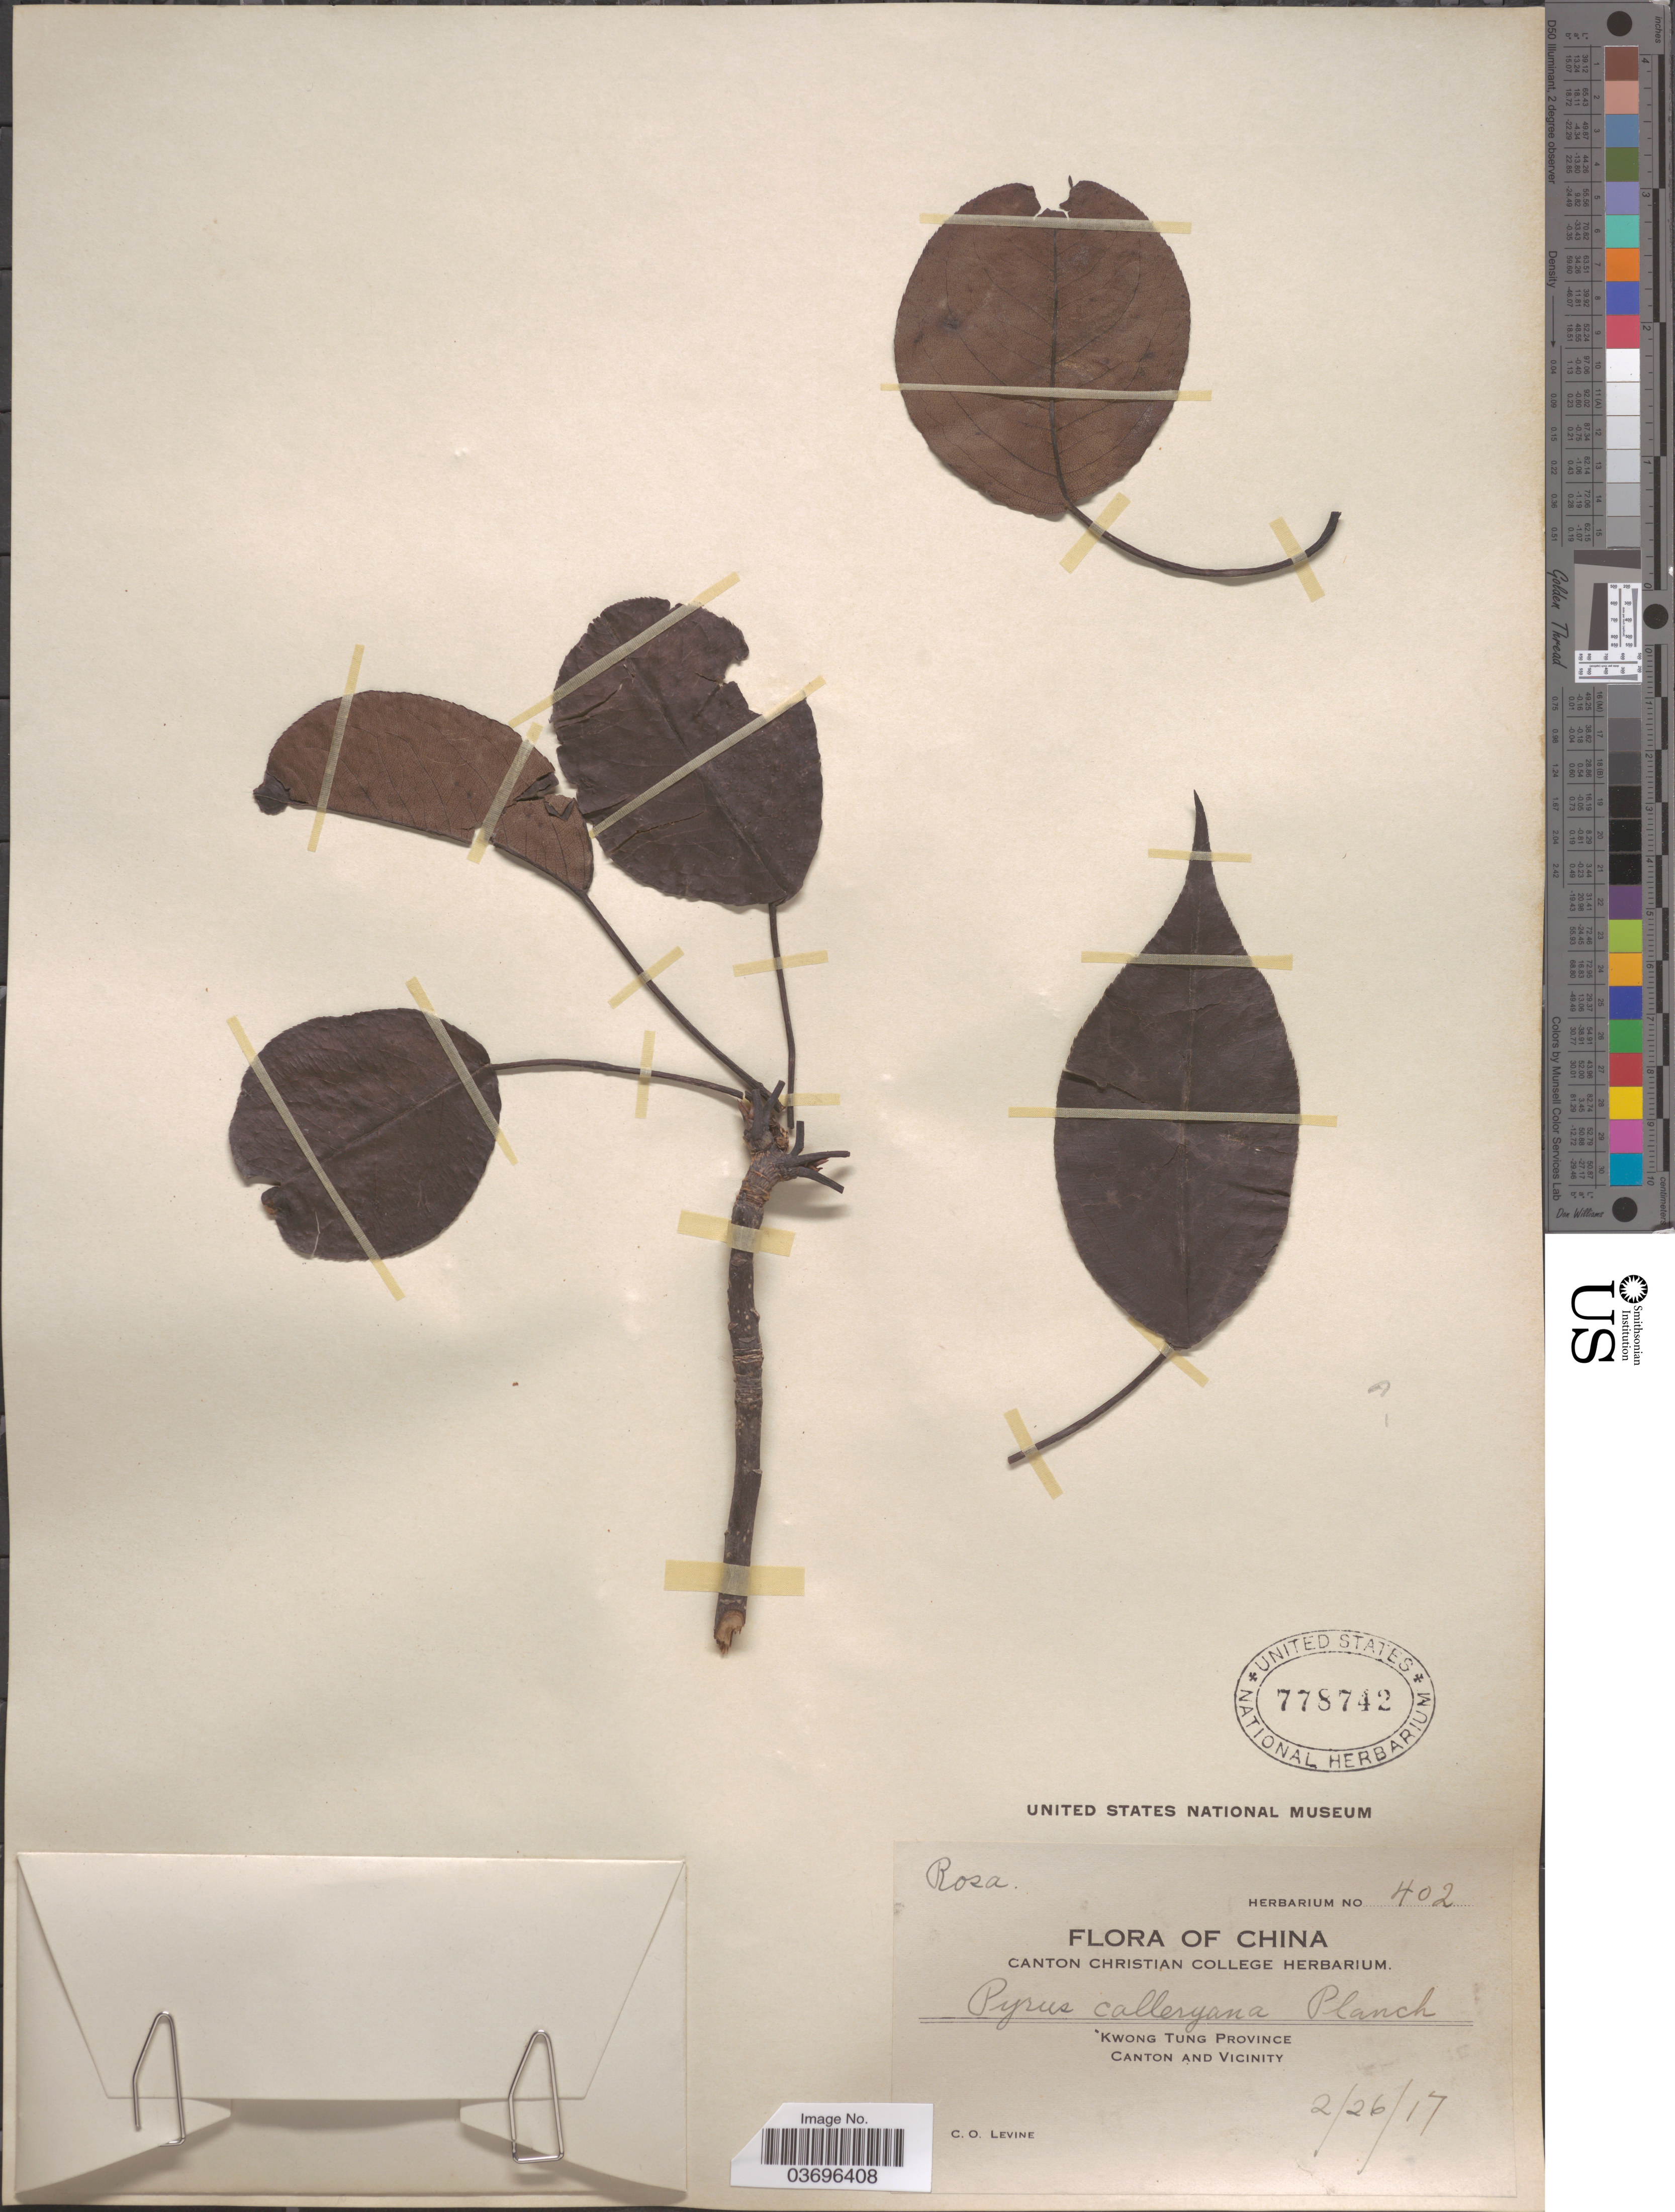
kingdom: Plantae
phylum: Tracheophyta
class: Magnoliopsida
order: Rosales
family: Rosaceae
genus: Pyrus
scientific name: Pyrus calleryana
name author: Decne.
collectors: C. O. Levine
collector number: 402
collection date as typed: Transcribed d/m/y: 26/2/17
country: China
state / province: Guangdong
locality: Kwong Tung Province. Canton and Vicinity.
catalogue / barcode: US 778742